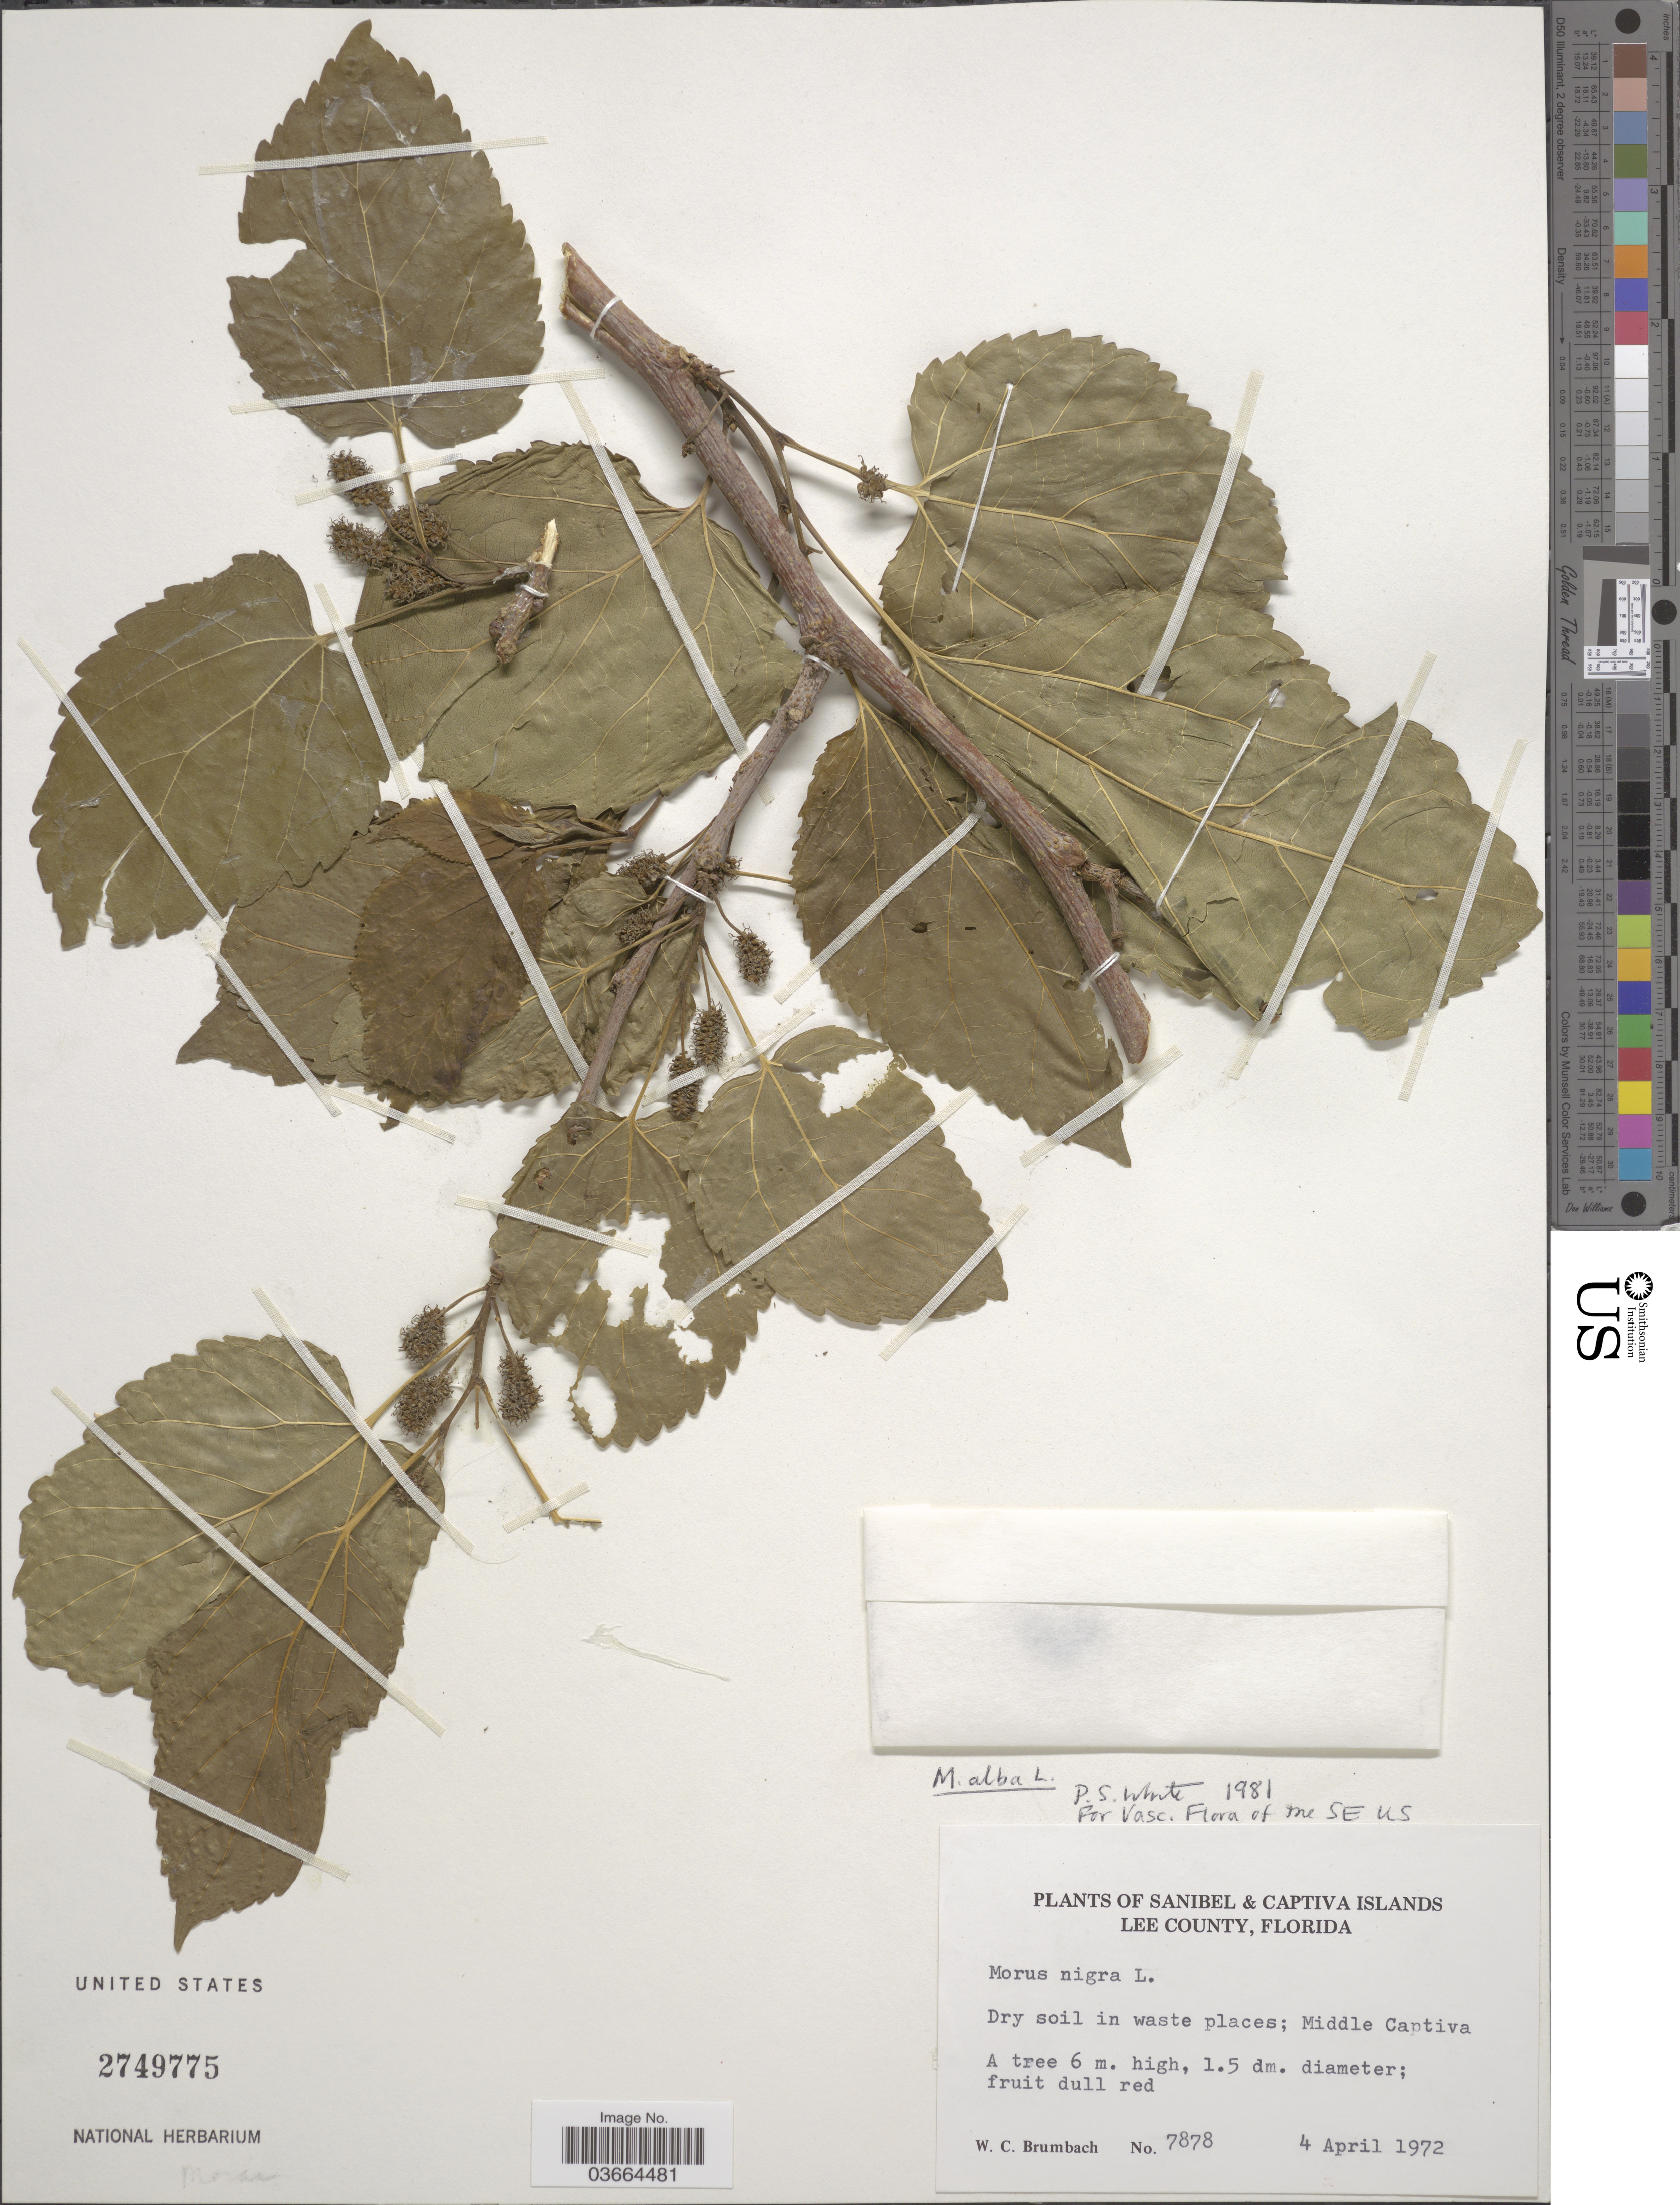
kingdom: Plantae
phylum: Tracheophyta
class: Magnoliopsida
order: Rosales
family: Moraceae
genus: Morus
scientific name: Morus alba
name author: L.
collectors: W. C. Brumbach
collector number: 7878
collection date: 1972-04-04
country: United States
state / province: Florida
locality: Captiva Island. Lee County. Middle Captiva.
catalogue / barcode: US 2749775